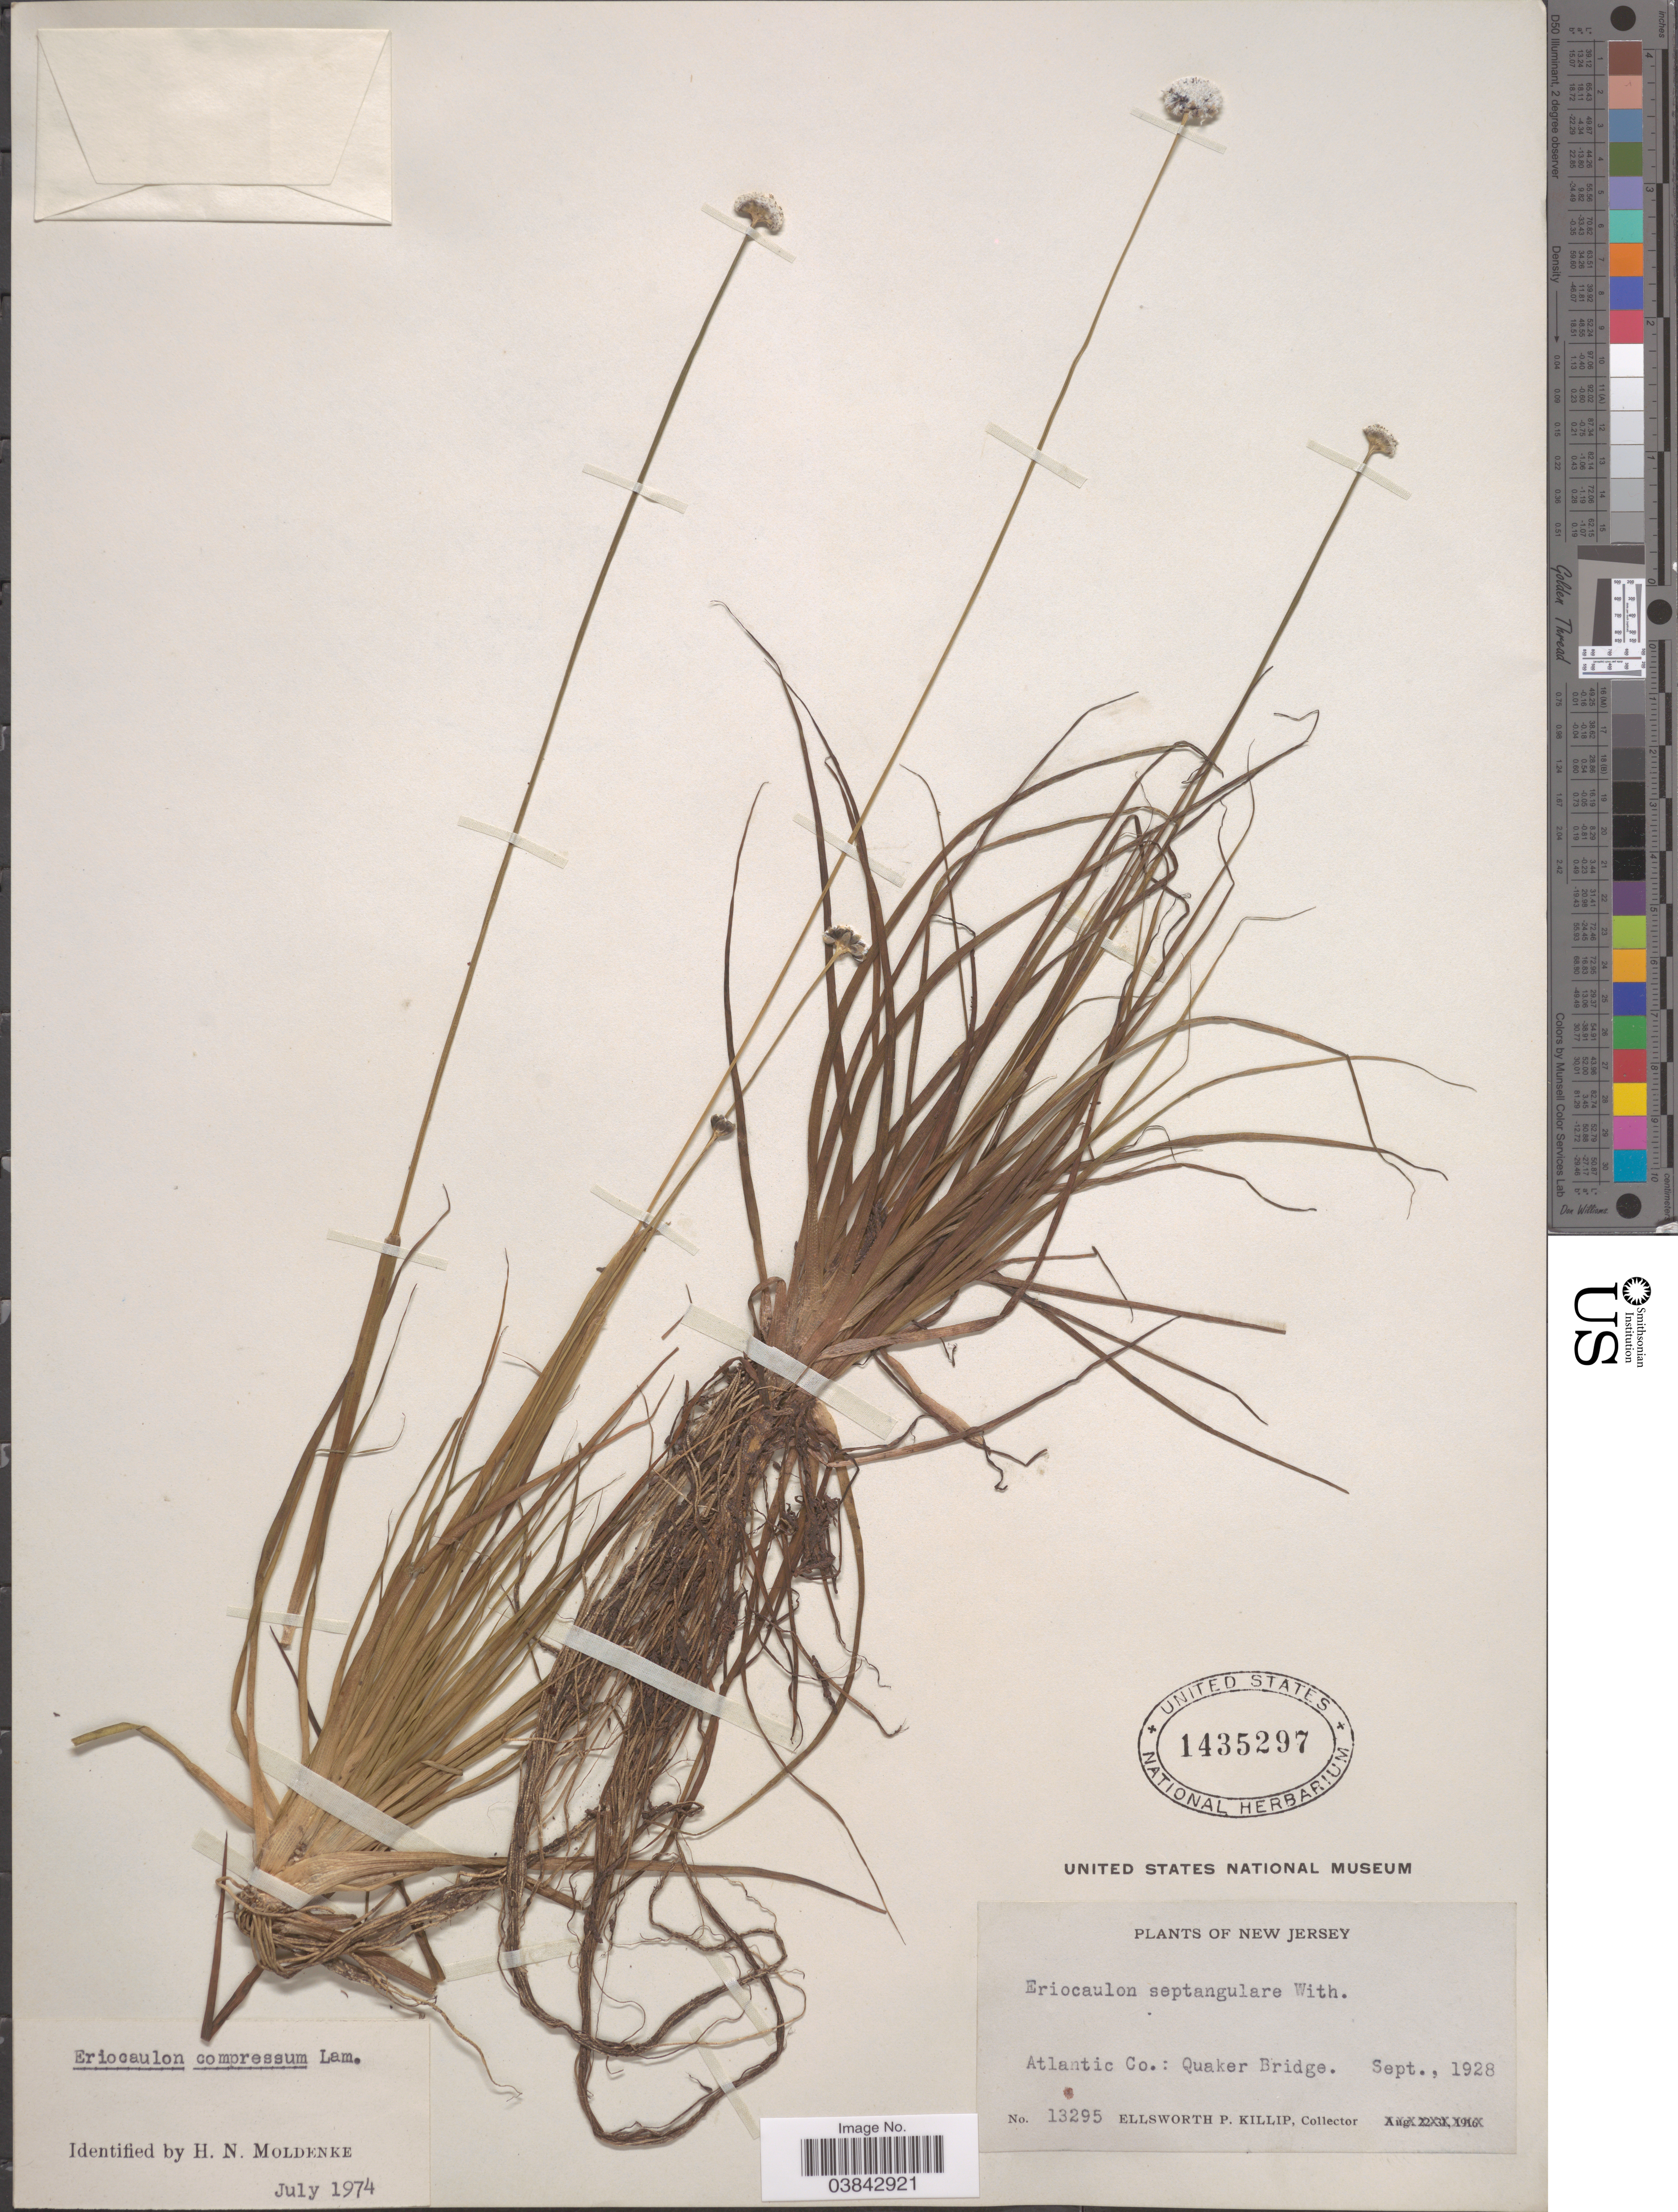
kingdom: Plantae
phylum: Tracheophyta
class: Liliopsida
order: Poales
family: Eriocaulaceae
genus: Eriocaulon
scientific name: Eriocaulon compressum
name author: Lam.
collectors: E. P. Killip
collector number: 13295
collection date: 1928-09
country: United States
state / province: New Jersey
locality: Atlantic Co.: Quaker Bridge.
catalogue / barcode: US 1435297